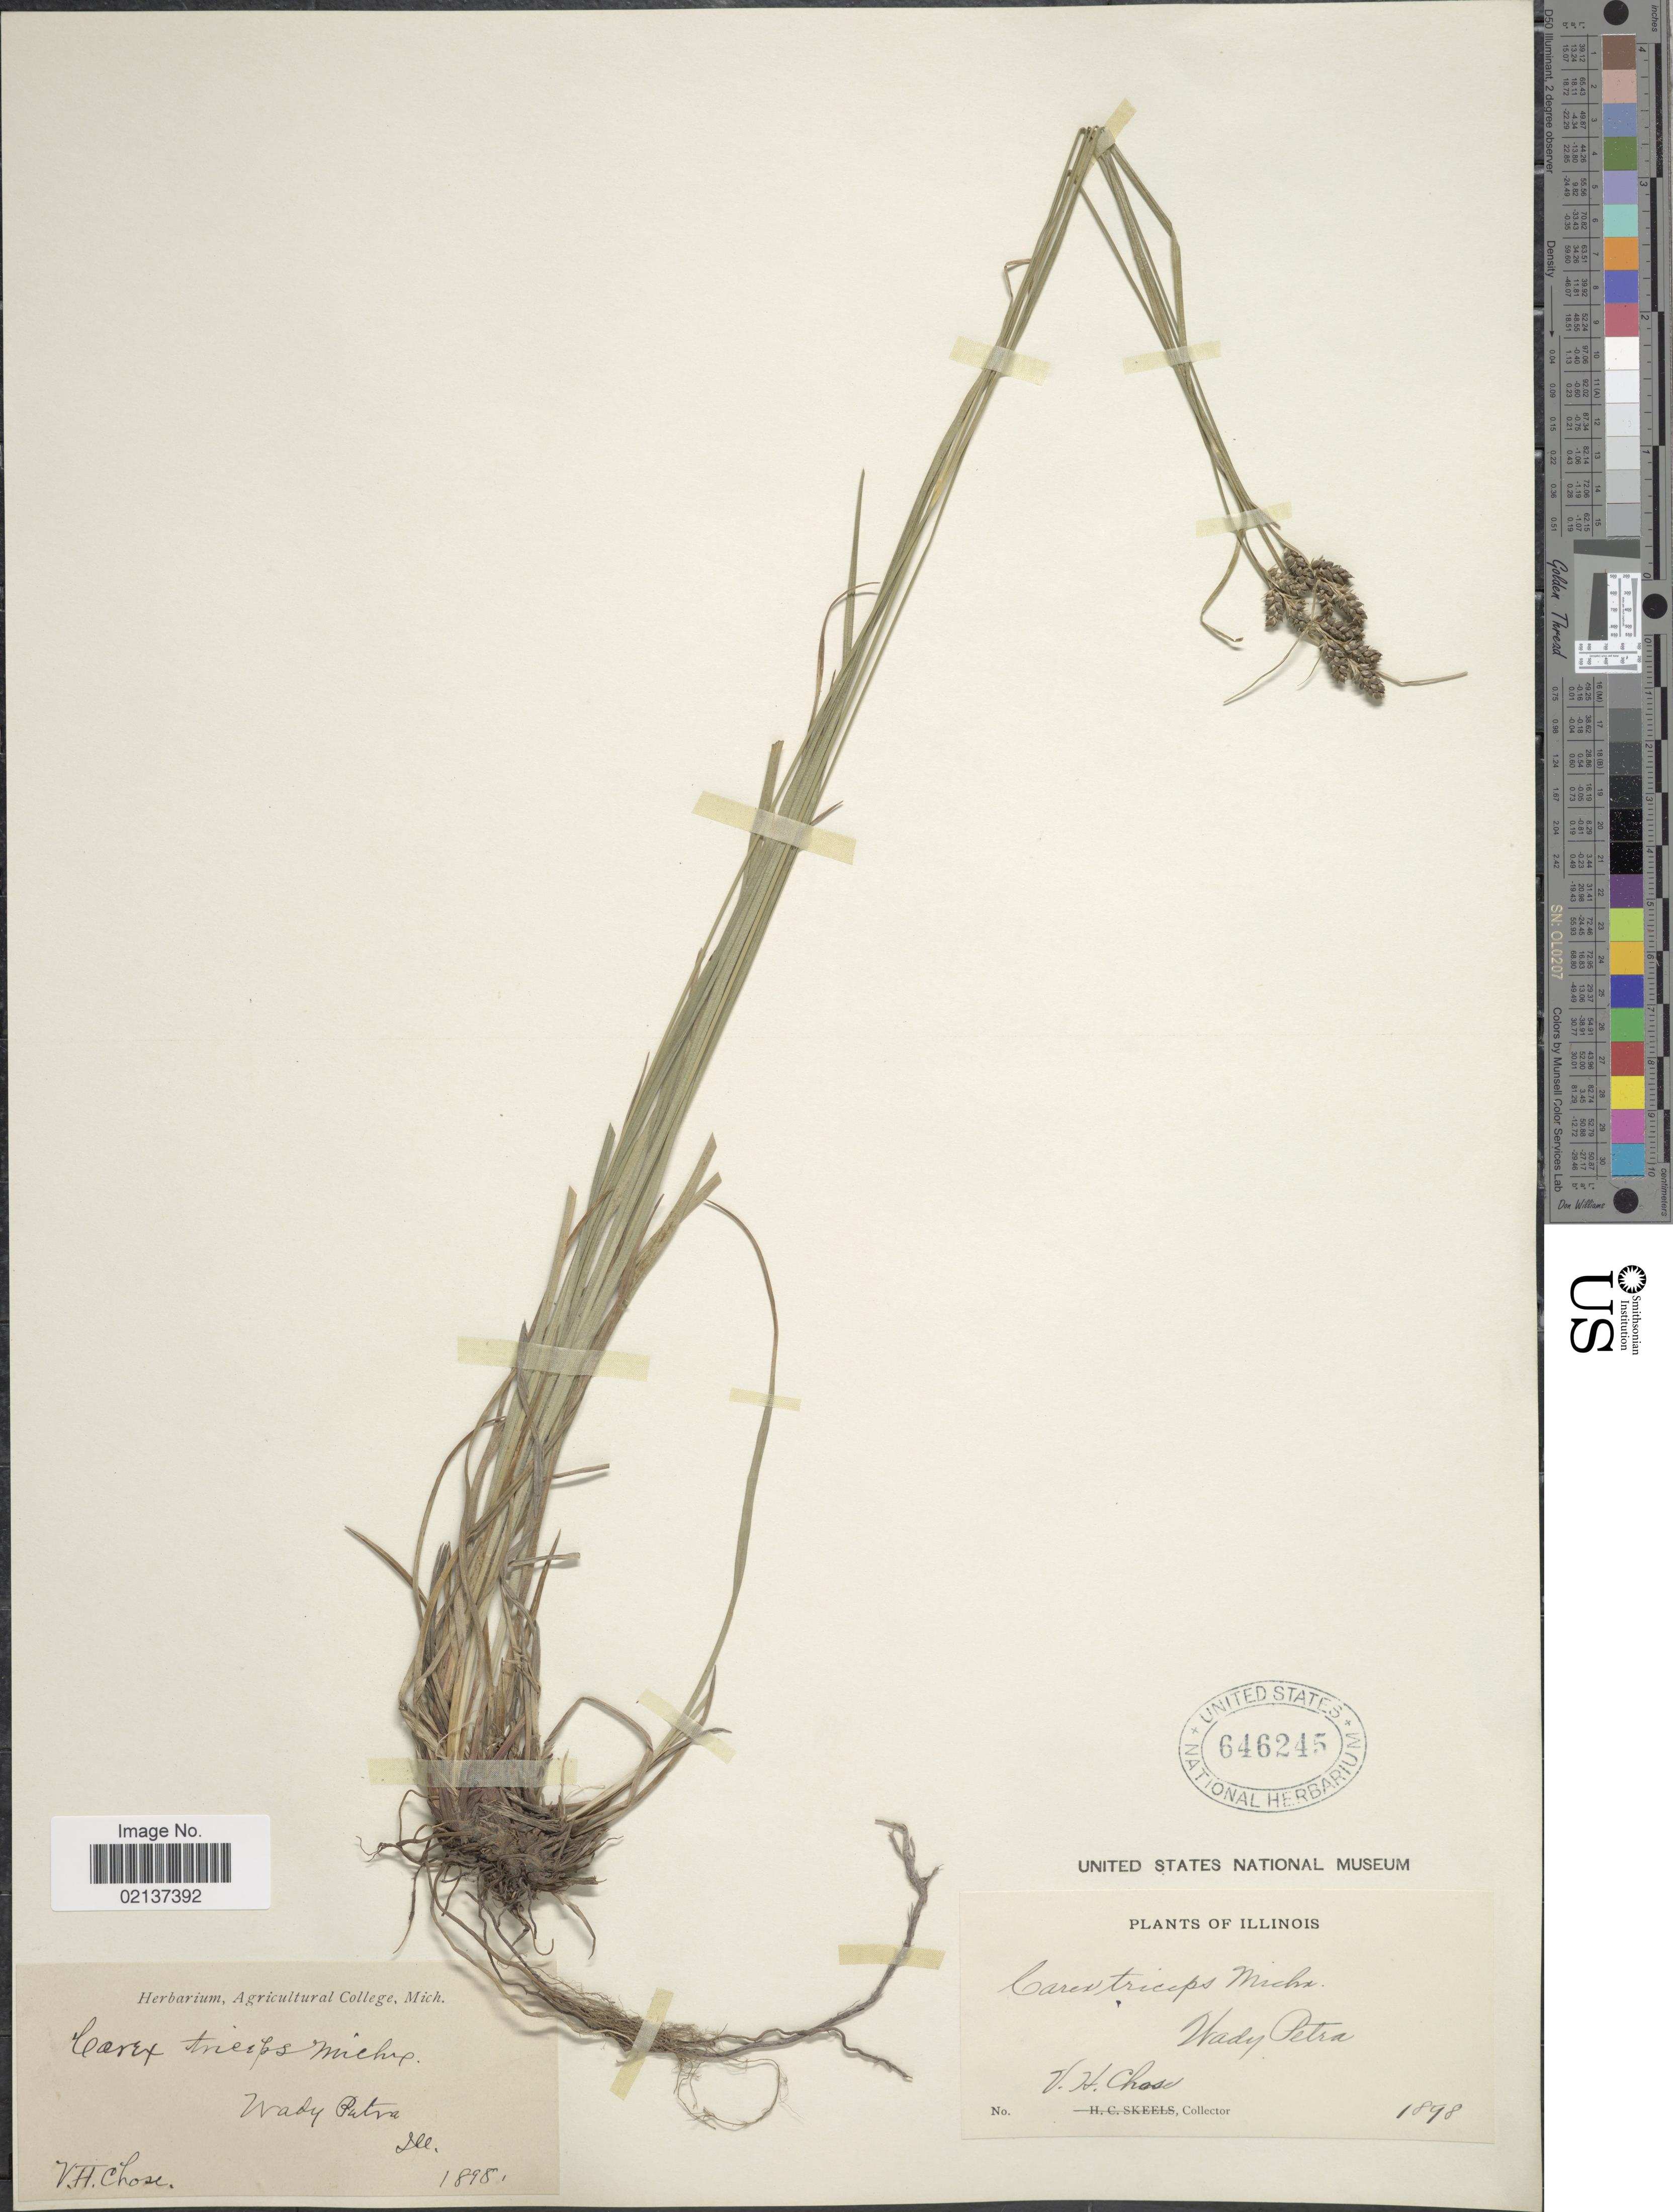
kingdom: Plantae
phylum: Tracheophyta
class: Liliopsida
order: Poales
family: Cyperaceae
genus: Carex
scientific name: Carex hirsutella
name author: Mack.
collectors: V. H. Chase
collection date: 1898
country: United States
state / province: Illinois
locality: Wady Petra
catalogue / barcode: US 646245